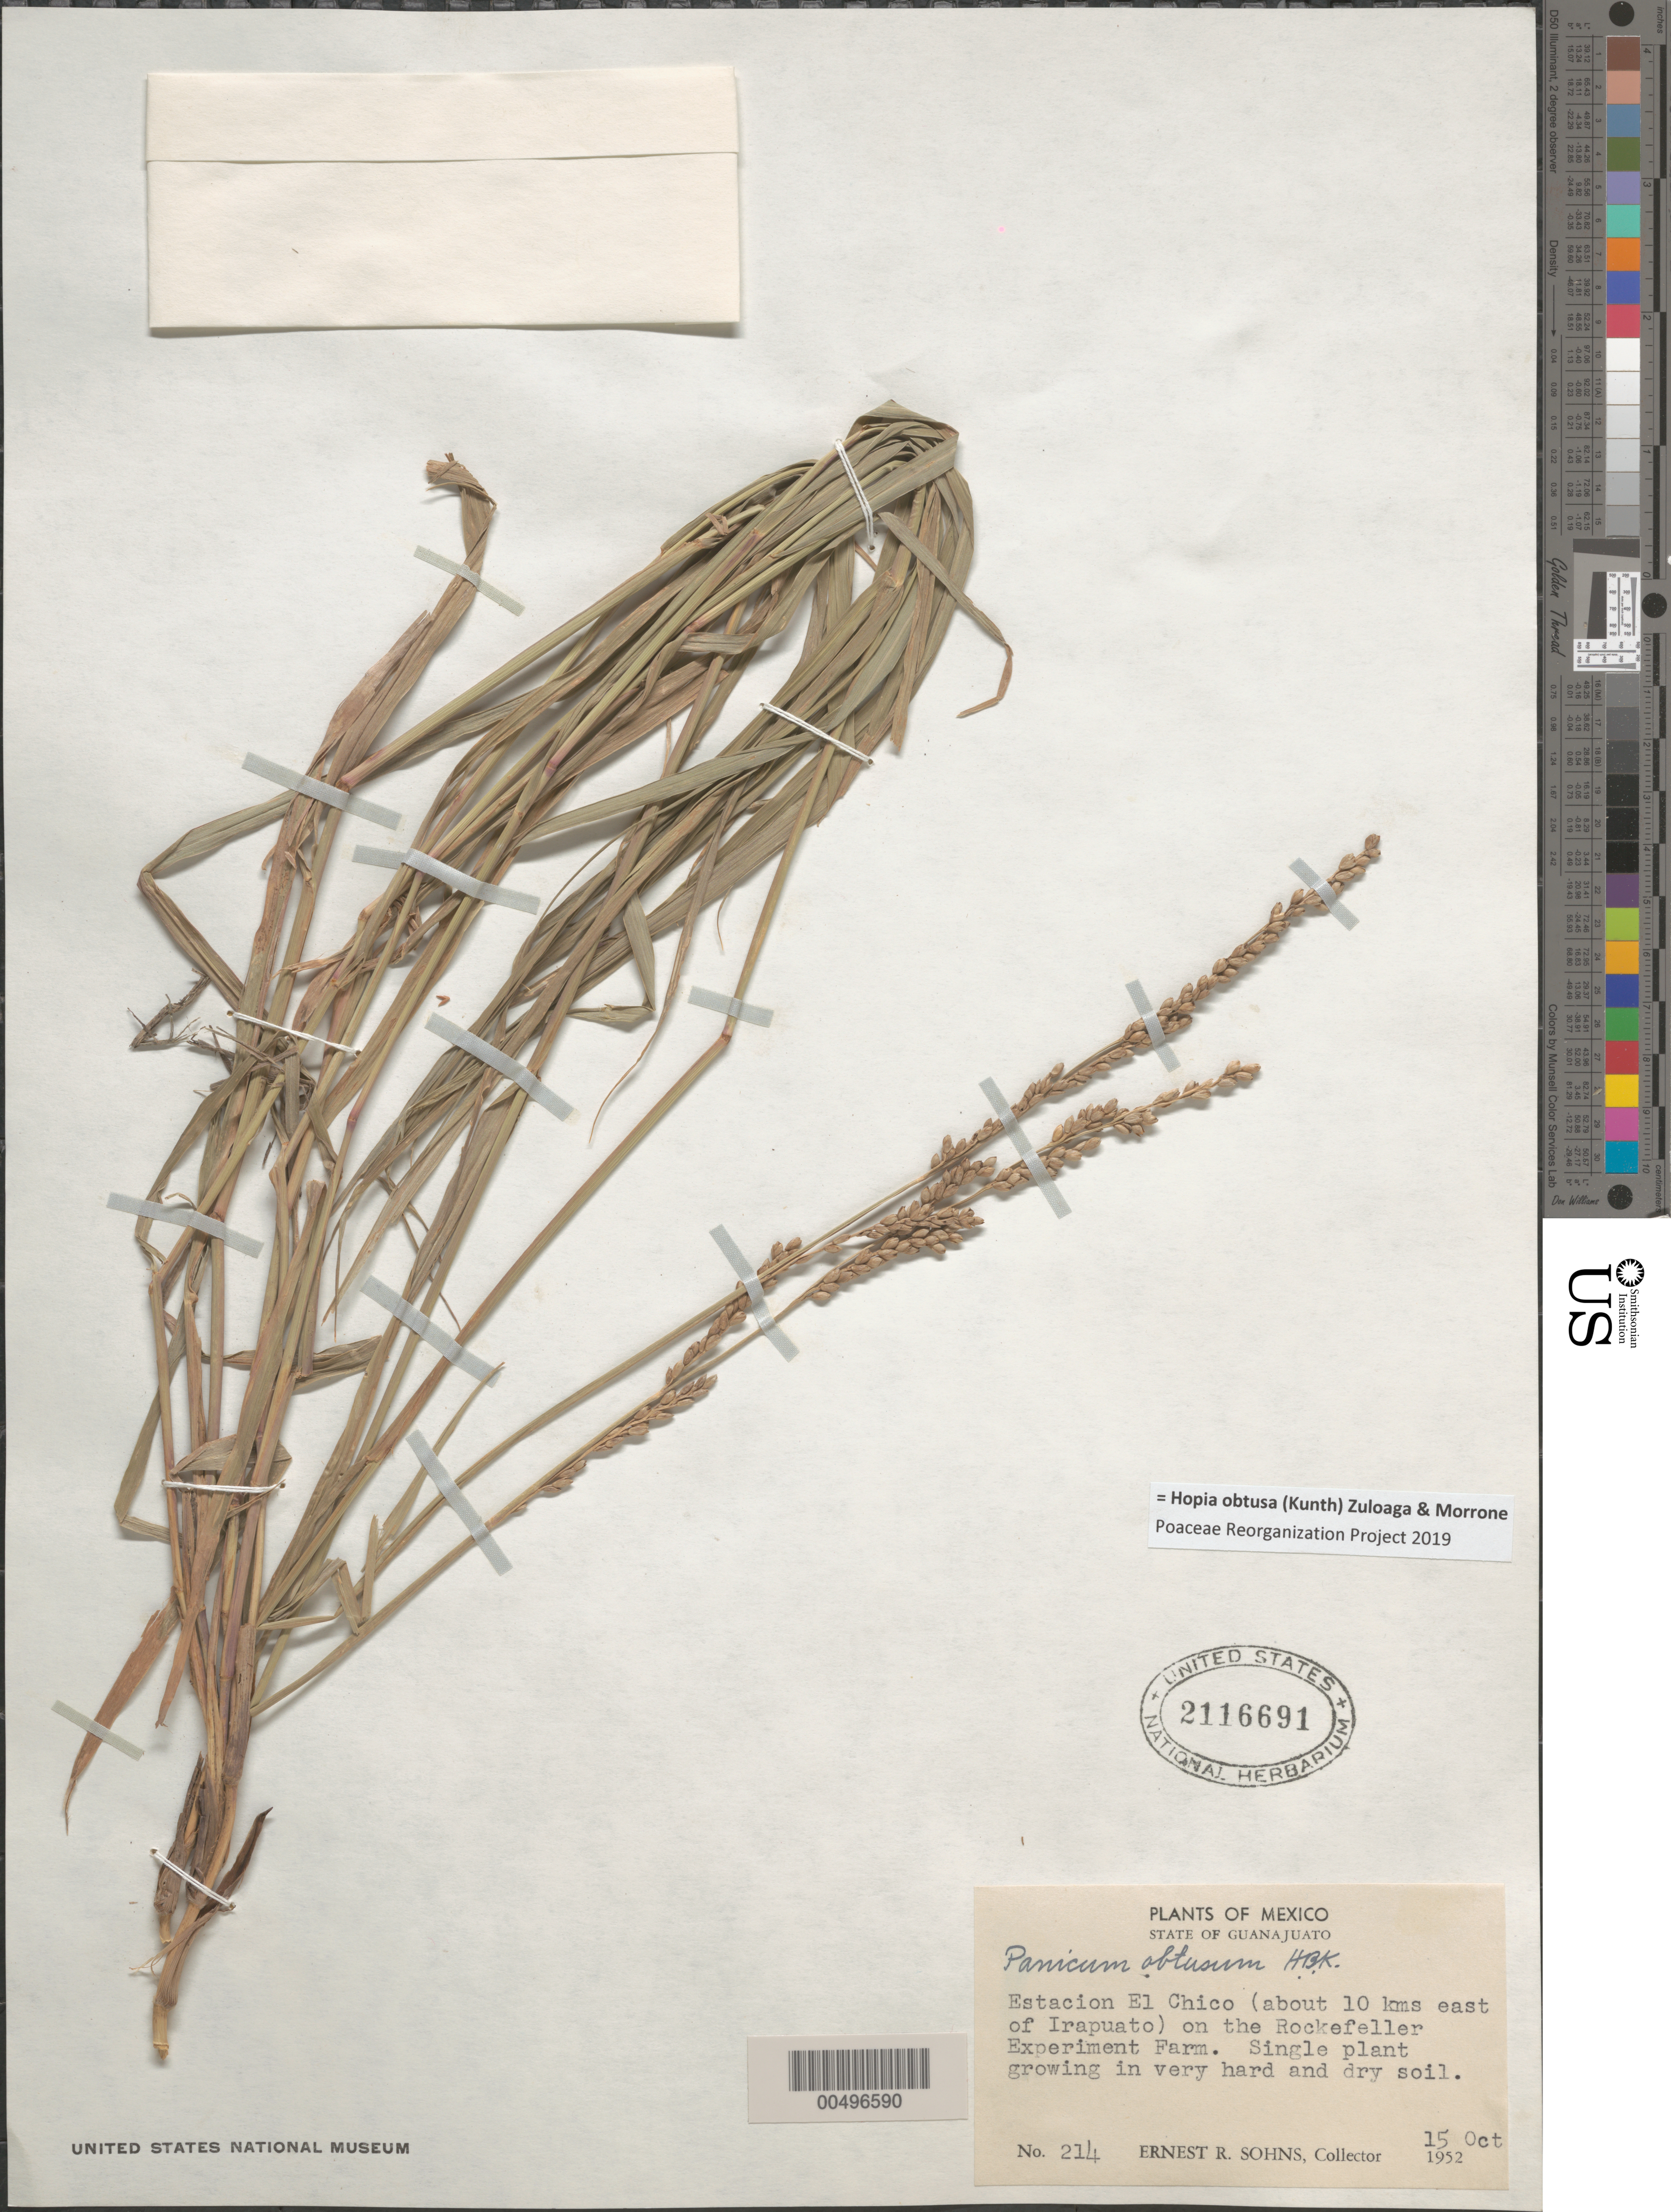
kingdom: Plantae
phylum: Tracheophyta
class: Liliopsida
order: Poales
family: Poaceae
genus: Panicum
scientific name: Panicum obtusum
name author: Kunth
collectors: E. R. Sohns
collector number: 214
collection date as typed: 15 Oct 1952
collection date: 1952-10-15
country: Mexico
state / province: Guanajuato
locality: Estacion El Chico (about 10 km E of Irapuato) on the Rockefeller Experiment Farm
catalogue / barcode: US 2116691